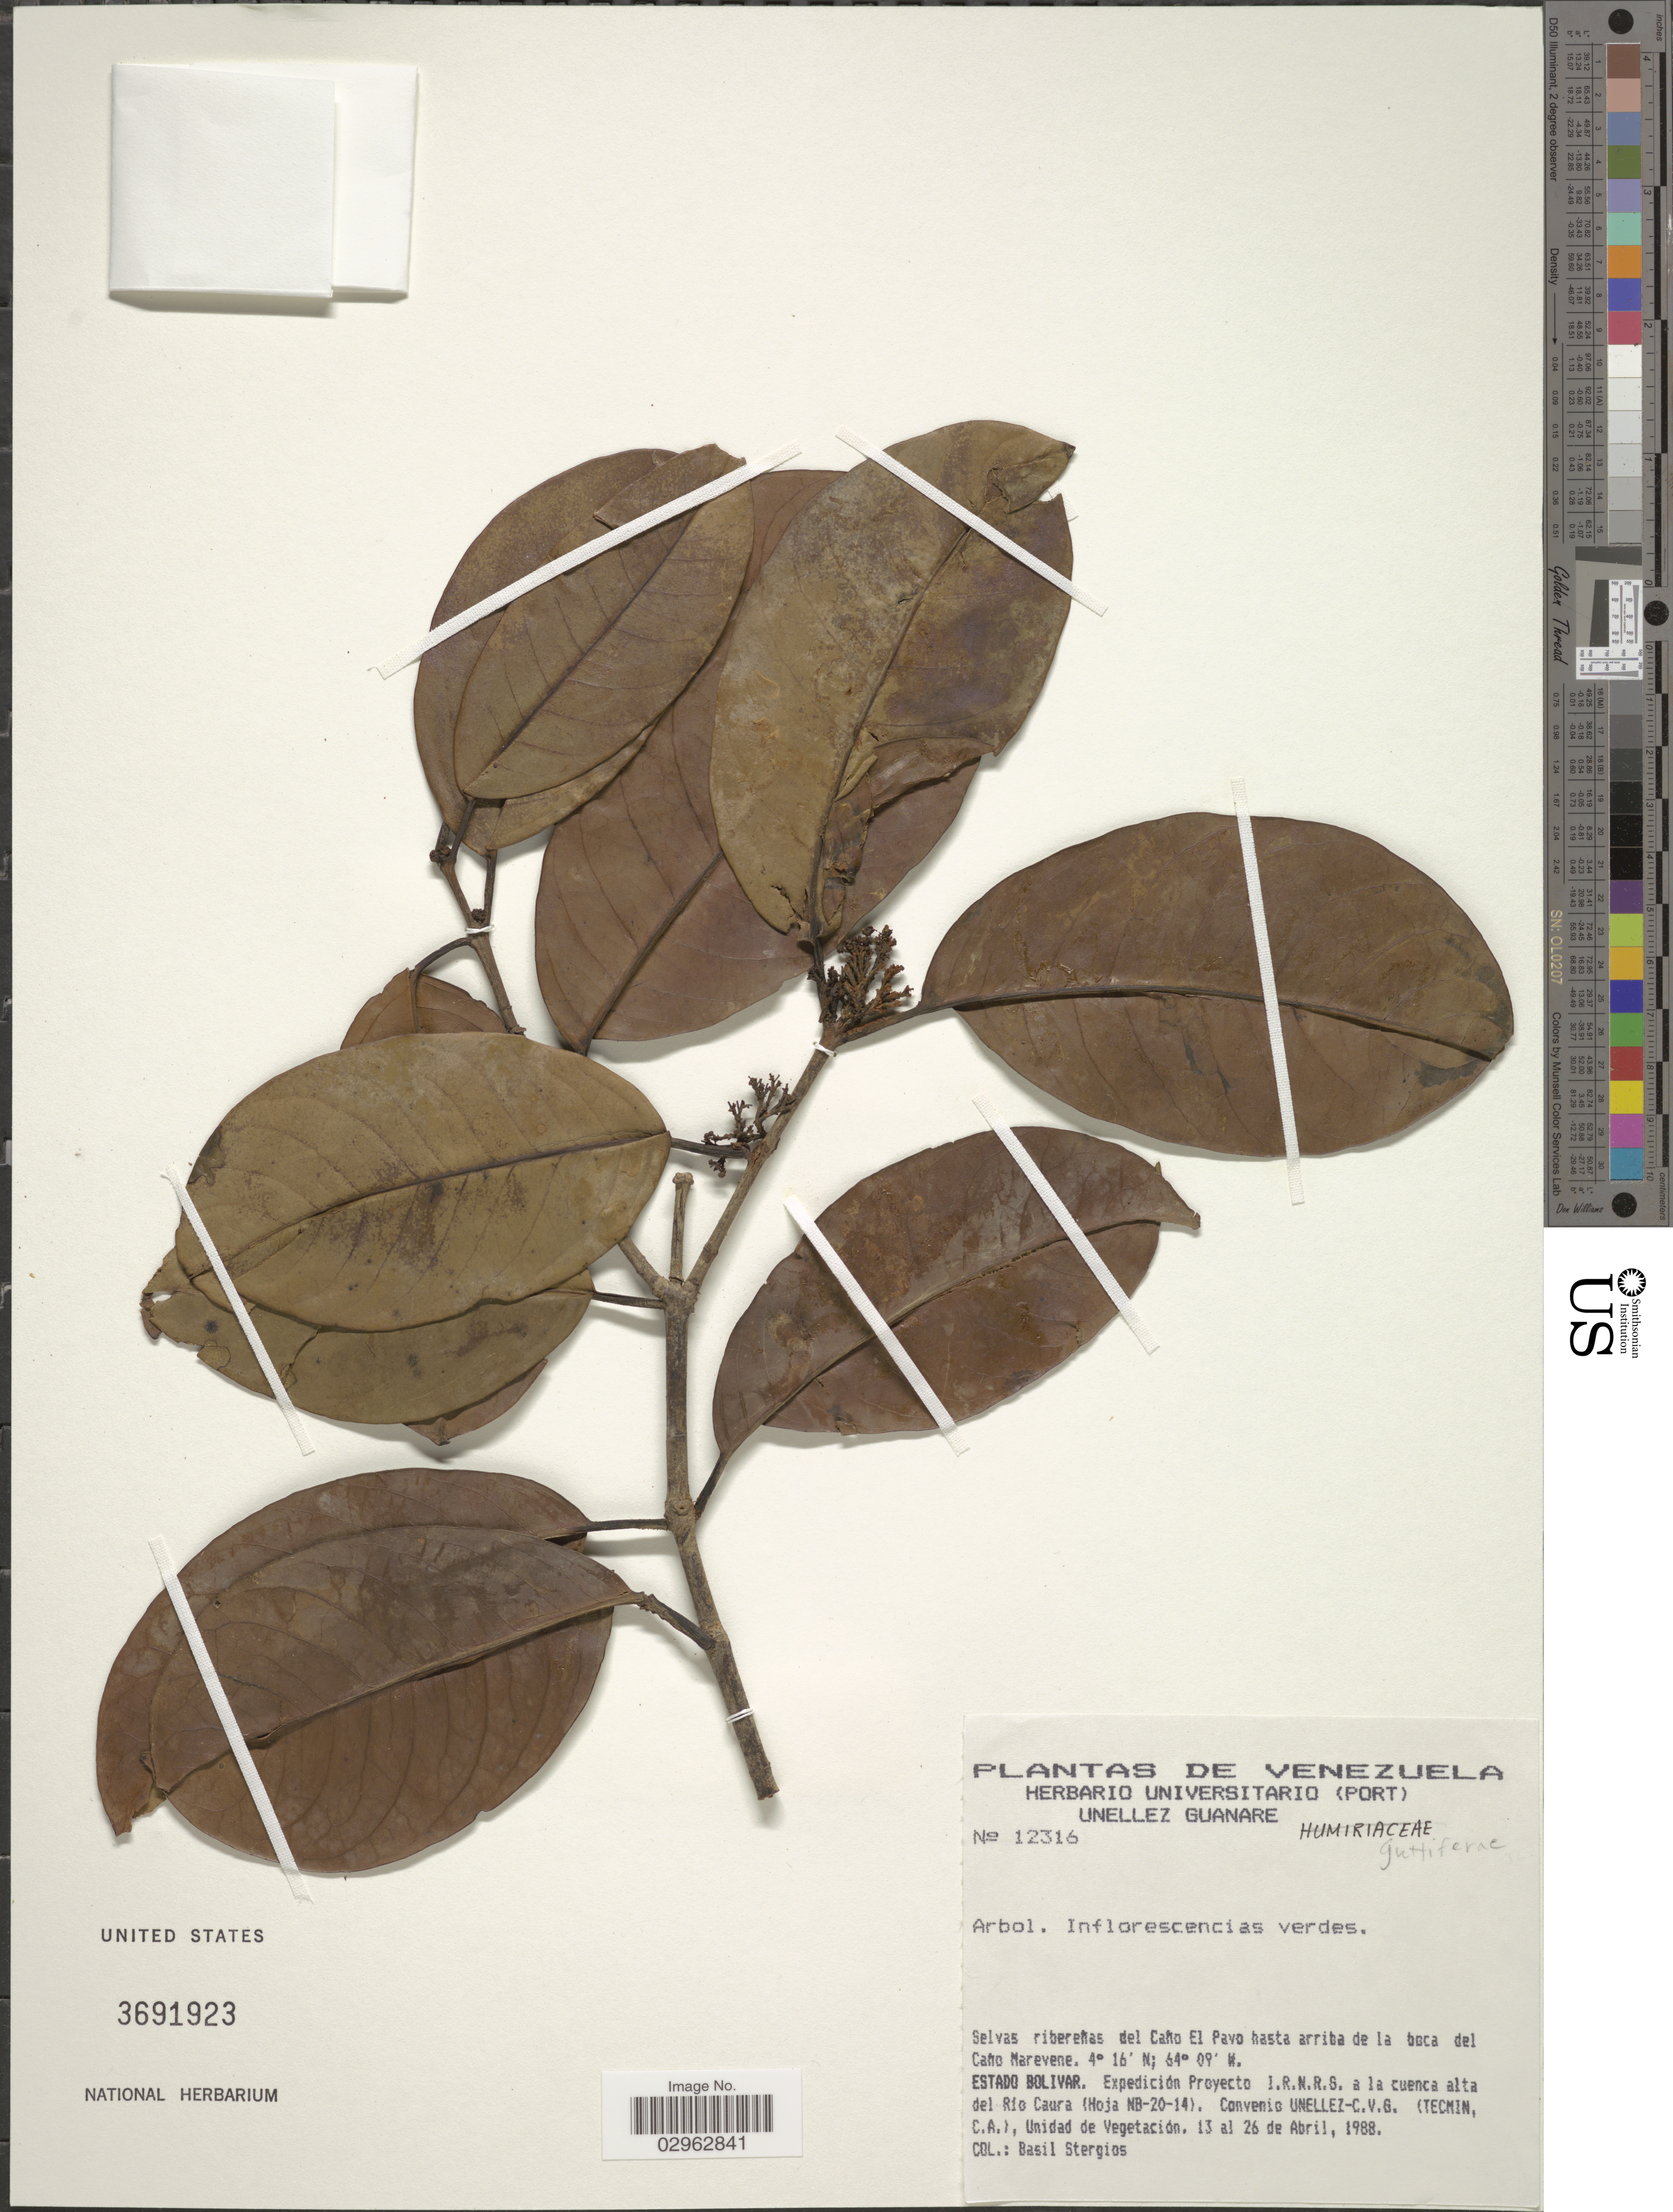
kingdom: Plantae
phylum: Tracheophyta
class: Magnoliopsida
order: Malpighiales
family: Clusiaceae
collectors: B. G. Stergios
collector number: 12316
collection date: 1988-04-13/1988-04-26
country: Venezuela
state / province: Bolivar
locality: Ribereñas del Caño el Pavo hasta arriba de la boca del Caño Marevene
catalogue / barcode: US 3691923